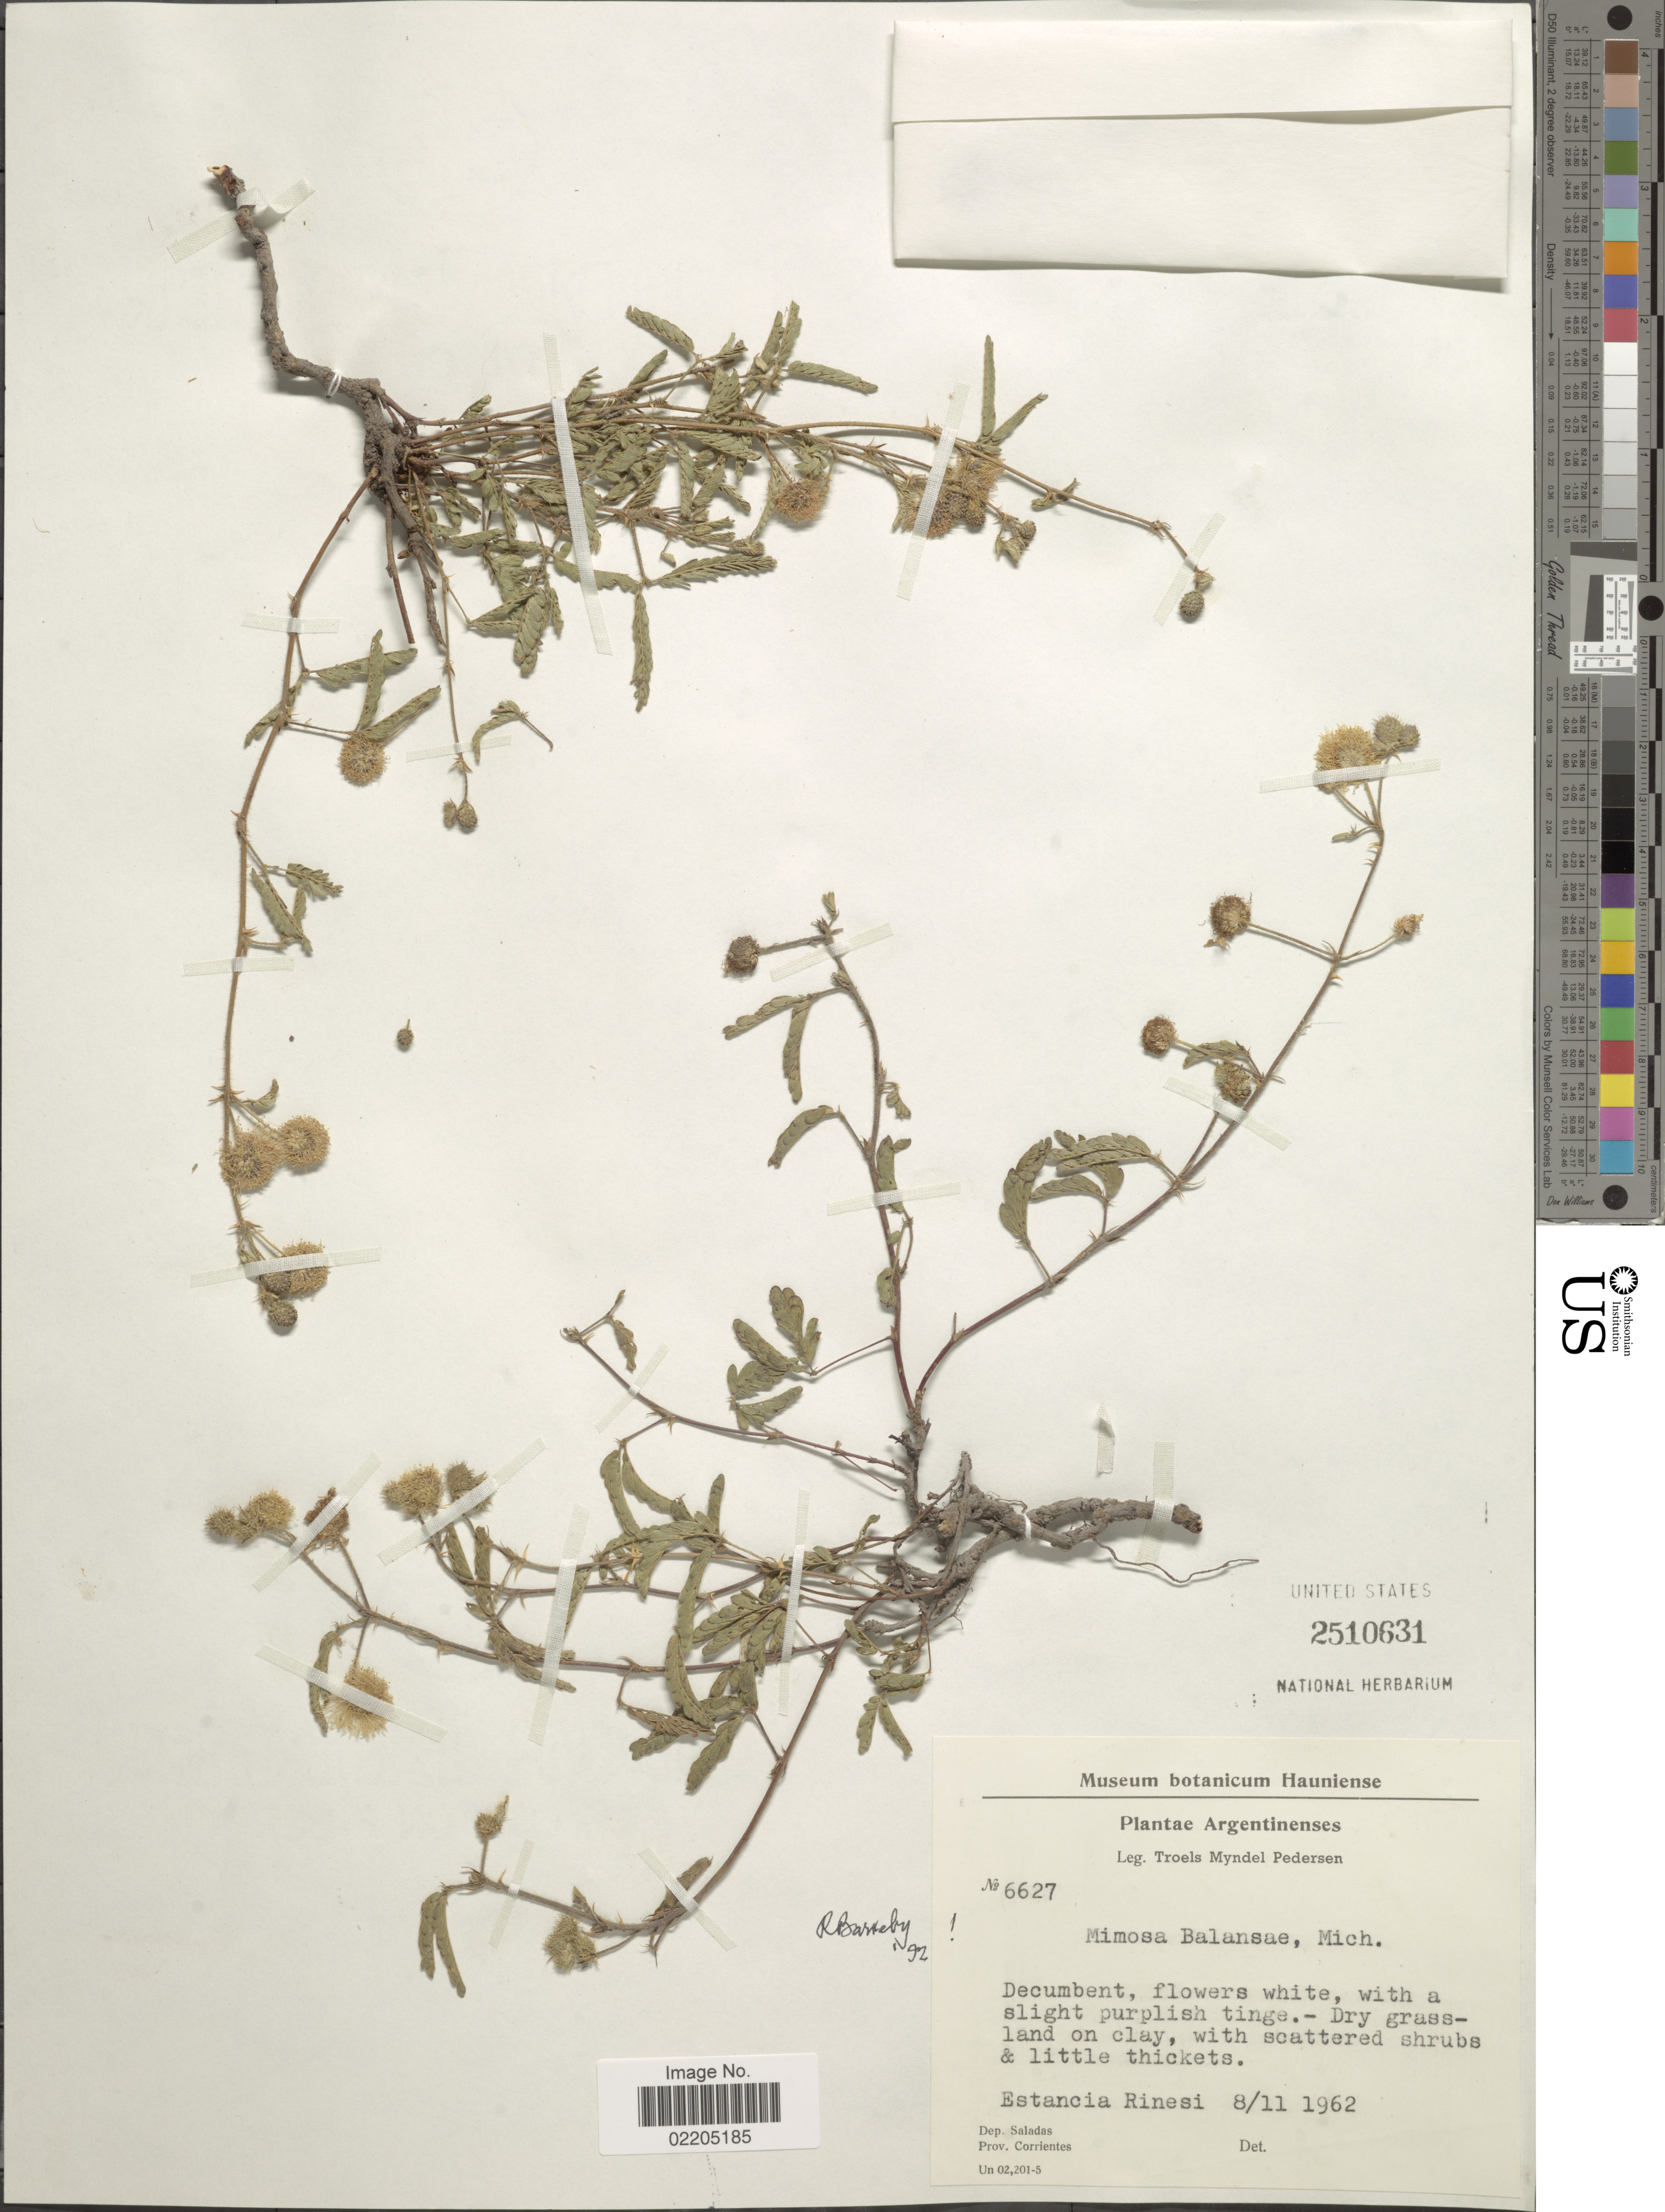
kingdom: Plantae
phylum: Tracheophyta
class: Magnoliopsida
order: Fabales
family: Fabaceae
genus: Mimosa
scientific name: Mimosa balansae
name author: Micheli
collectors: T. Pederson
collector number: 6627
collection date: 1962-11-08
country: Argentina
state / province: Corrientes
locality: Estancia Rinesi, Dep. Saladas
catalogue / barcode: US 2510631